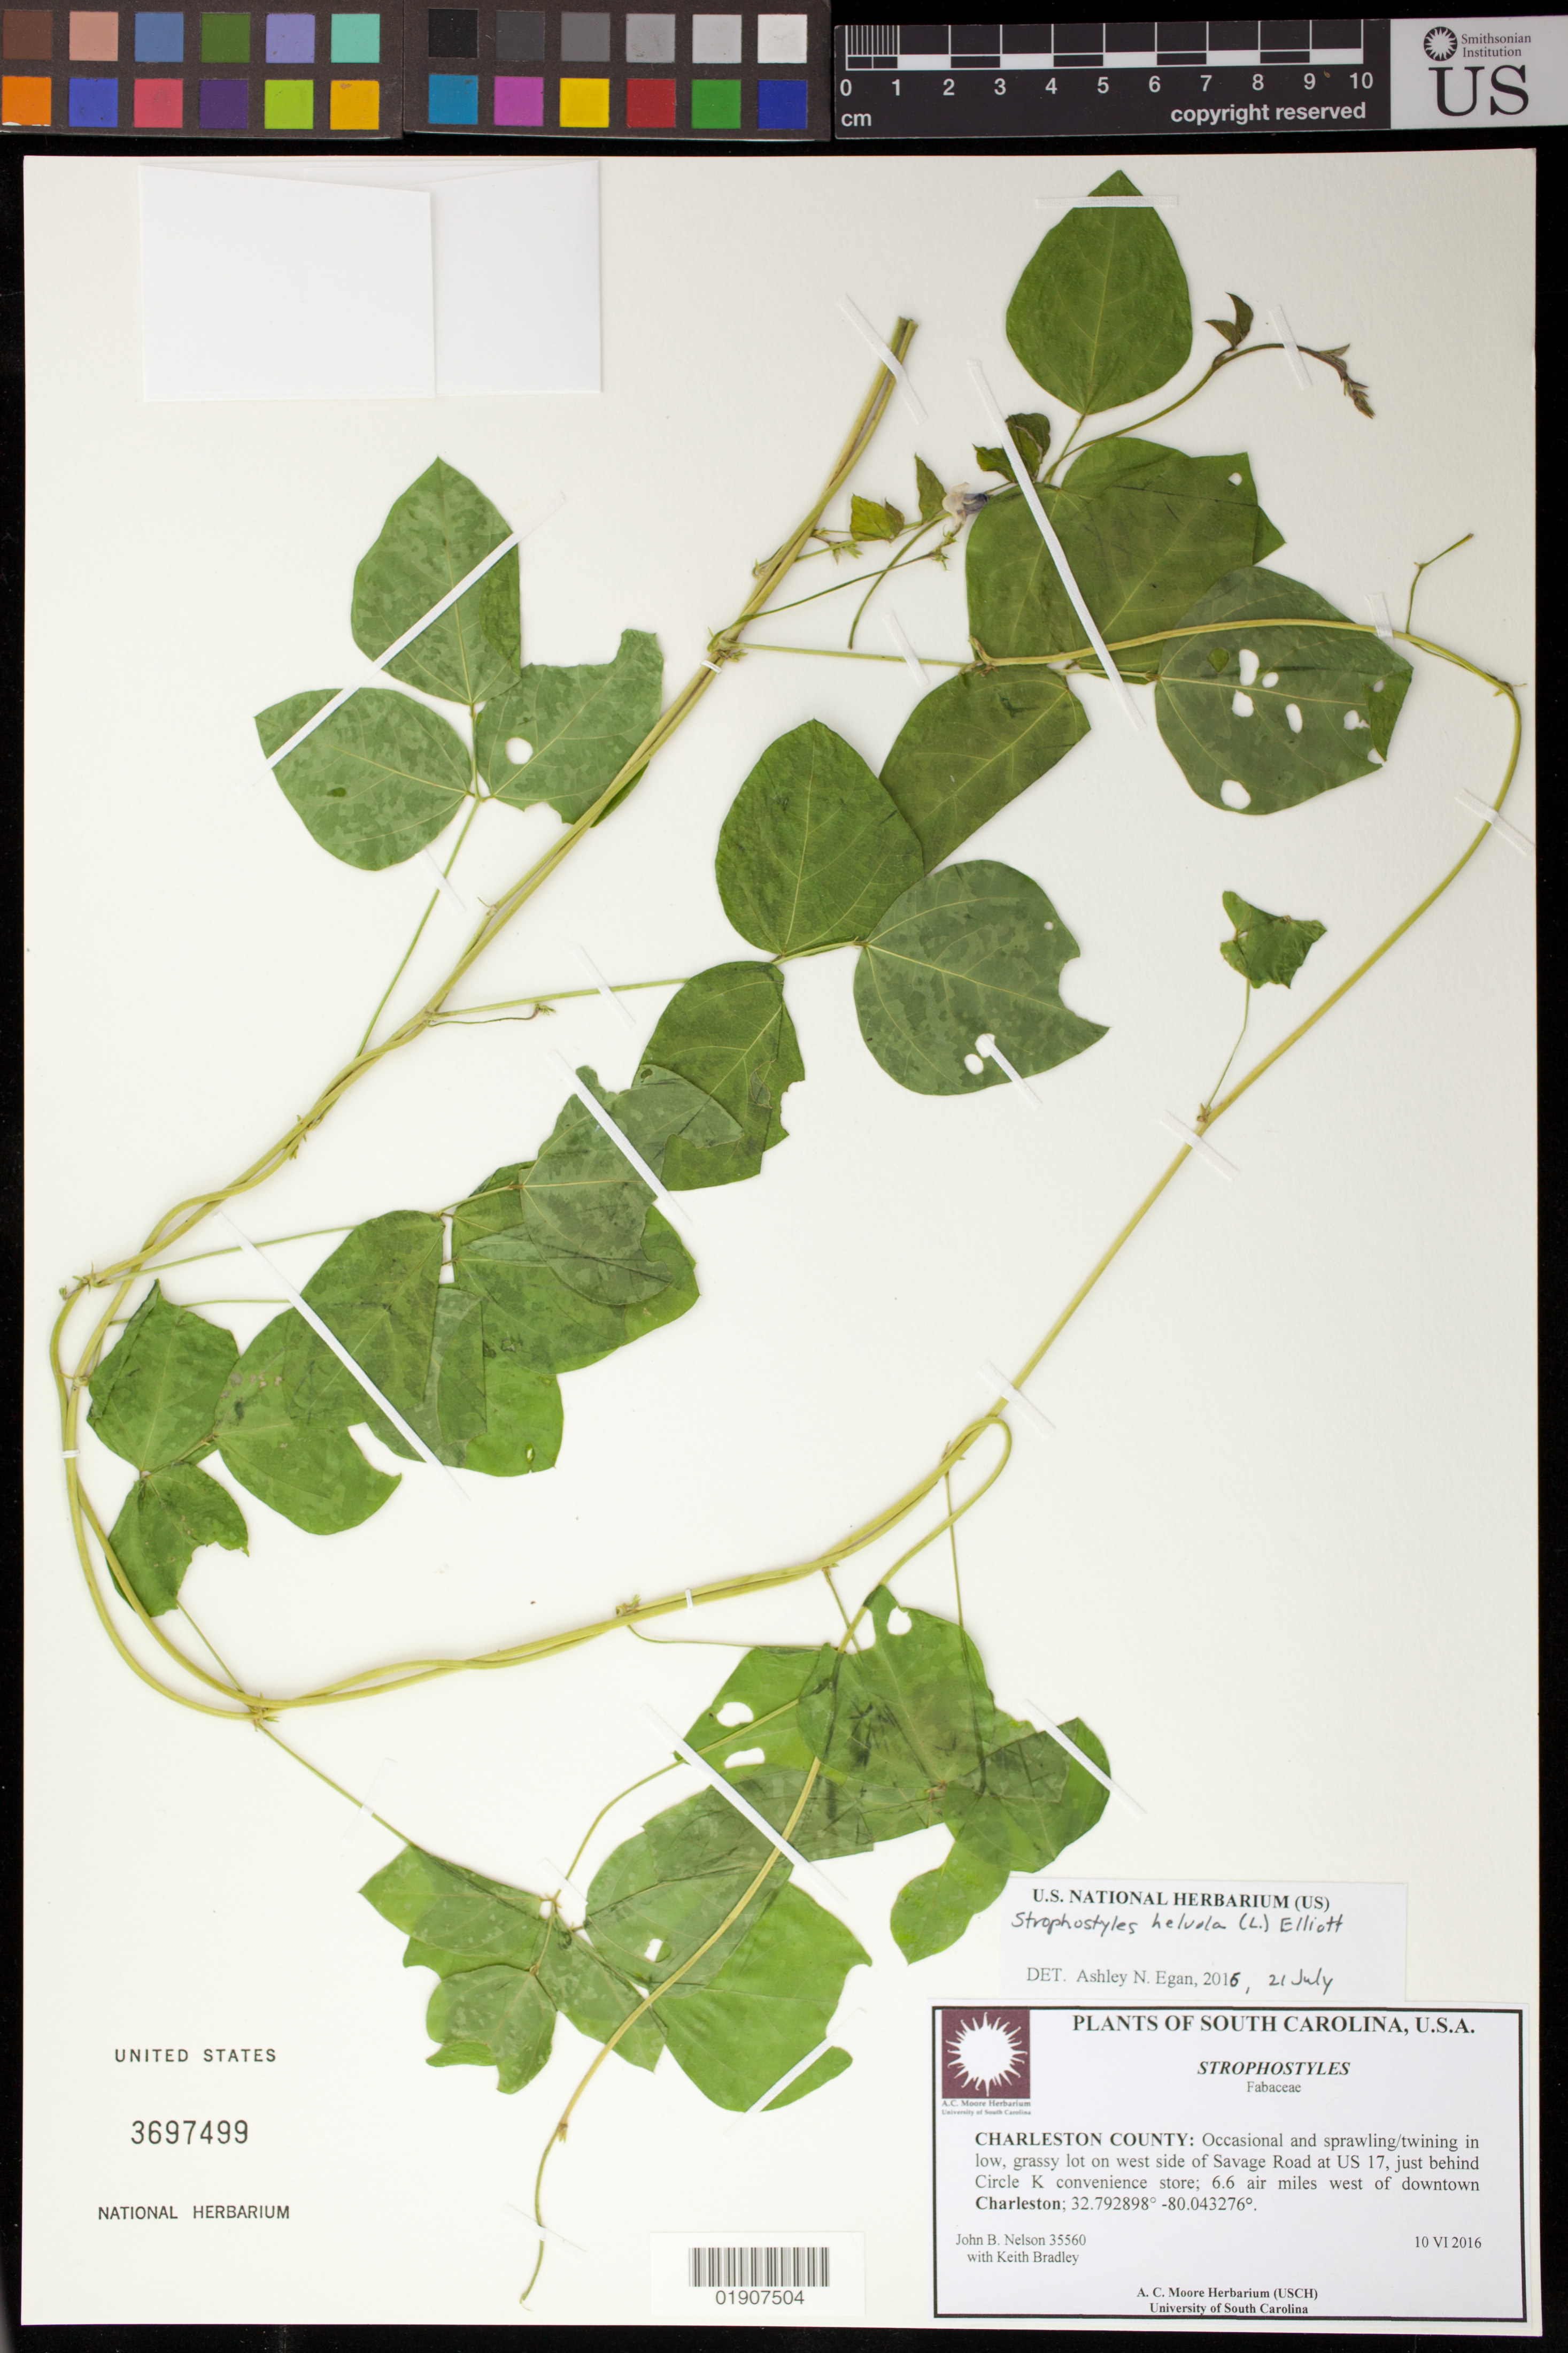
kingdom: Plantae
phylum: Tracheophyta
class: Magnoliopsida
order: Fabales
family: Fabaceae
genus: Strophostyles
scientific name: Strophostyles helvola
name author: (L.) Elliott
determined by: Egan, Ashley N., (US), Smithsonian Institution - National Museum of Natural History (UNITED STATES)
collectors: J. Nelson & K. Bradley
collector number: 35560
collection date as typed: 10 VI 2016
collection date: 2016-06-10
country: United States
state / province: South Carolina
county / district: Charleston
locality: West side of Savage Road at US 17, just behind Circle K convenience store; 6.6 air miles west of downtown Charleston.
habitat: Occasional and sprawling/twining in low, grassy lot.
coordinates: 32.792898, -80.043276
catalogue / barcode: US 3697499